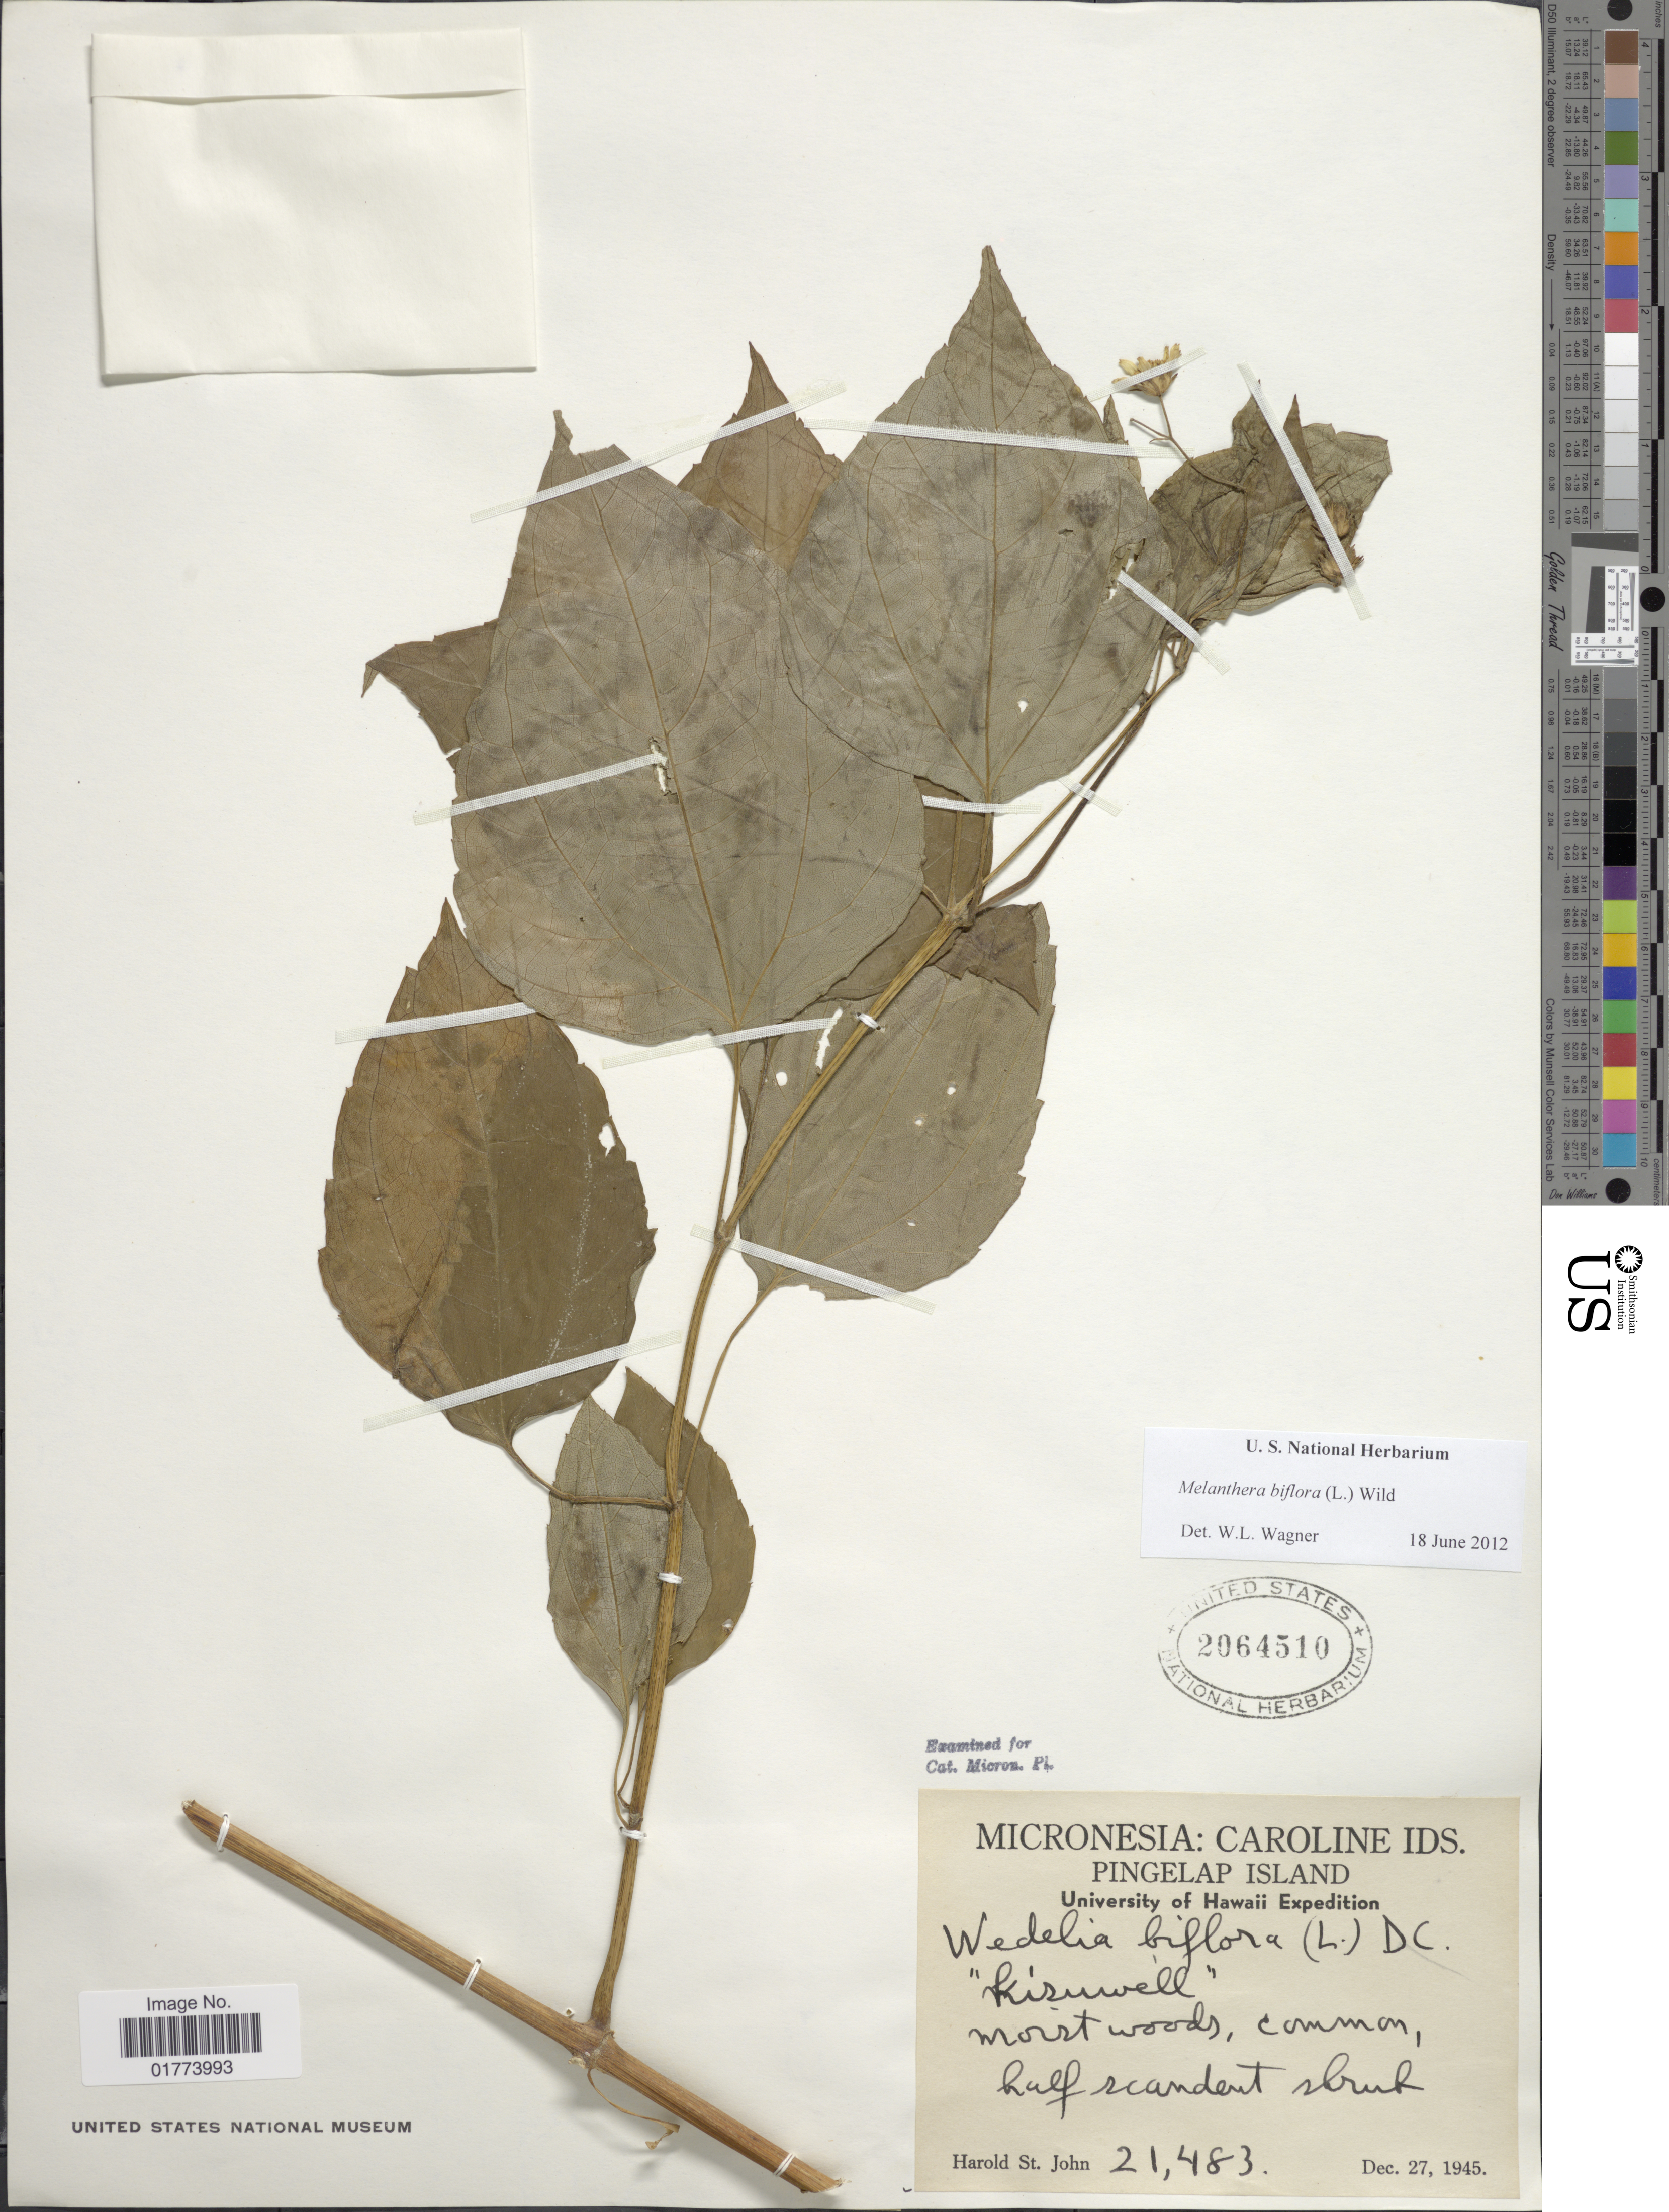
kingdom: Plantae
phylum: Tracheophyta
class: Magnoliopsida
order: Asterales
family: Asteraceae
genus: Wollastonia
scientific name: Wollastonia biflora var. biflora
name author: (L.) DC.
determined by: Wagner, W. L., (BOT), Smithsonian Institution - National Museum of Natural History (UNITED STATES)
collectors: H. St. John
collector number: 21483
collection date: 1945-12-27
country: Micronesia, Federated States of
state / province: Pohnpei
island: Pingelap Atoll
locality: Caroline Ids., Pingelap Island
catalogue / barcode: US 2064510